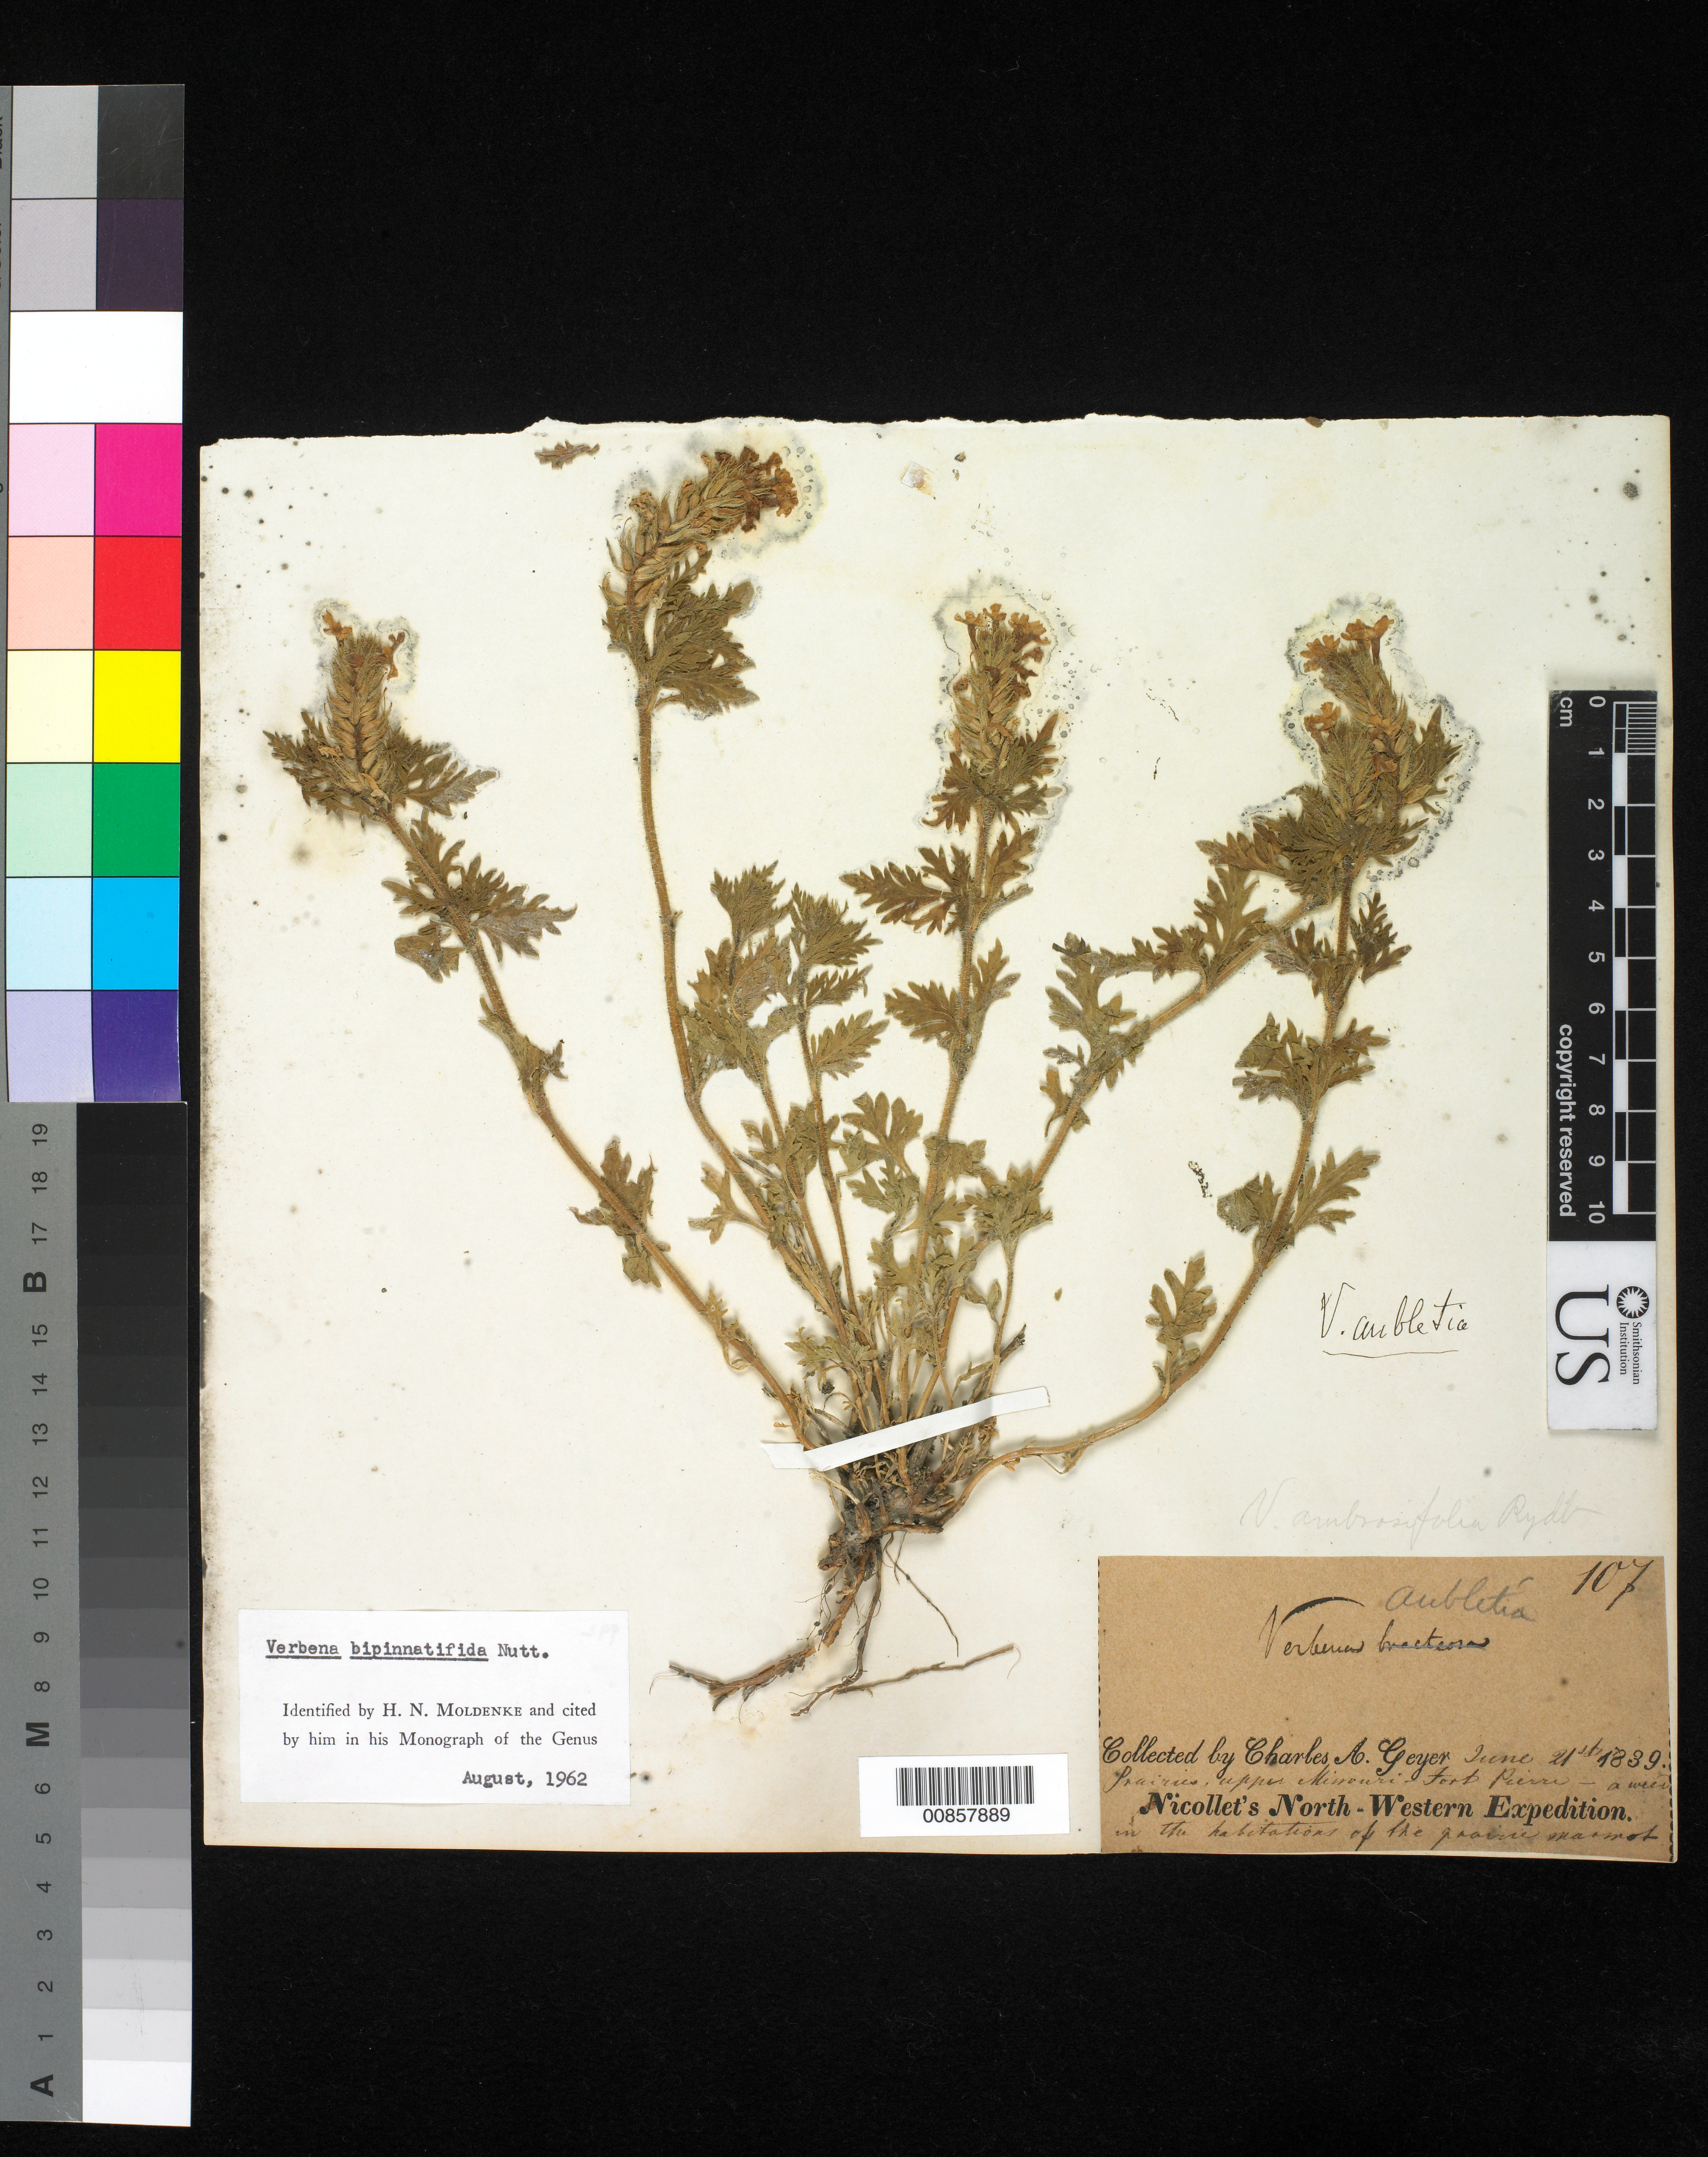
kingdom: Plantae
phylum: Tracheophyta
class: Magnoliopsida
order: Lamiales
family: Verbenaceae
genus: Verbena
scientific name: Verbena bipinnatifida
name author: (Schauer) Nutt.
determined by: Moldenke, H. N.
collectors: C. A. Geyer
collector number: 107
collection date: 1839-06-21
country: United States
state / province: South Dakota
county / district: Stanley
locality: Upper Missouri, Ft. Pierre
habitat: Prairies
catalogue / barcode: US 99039